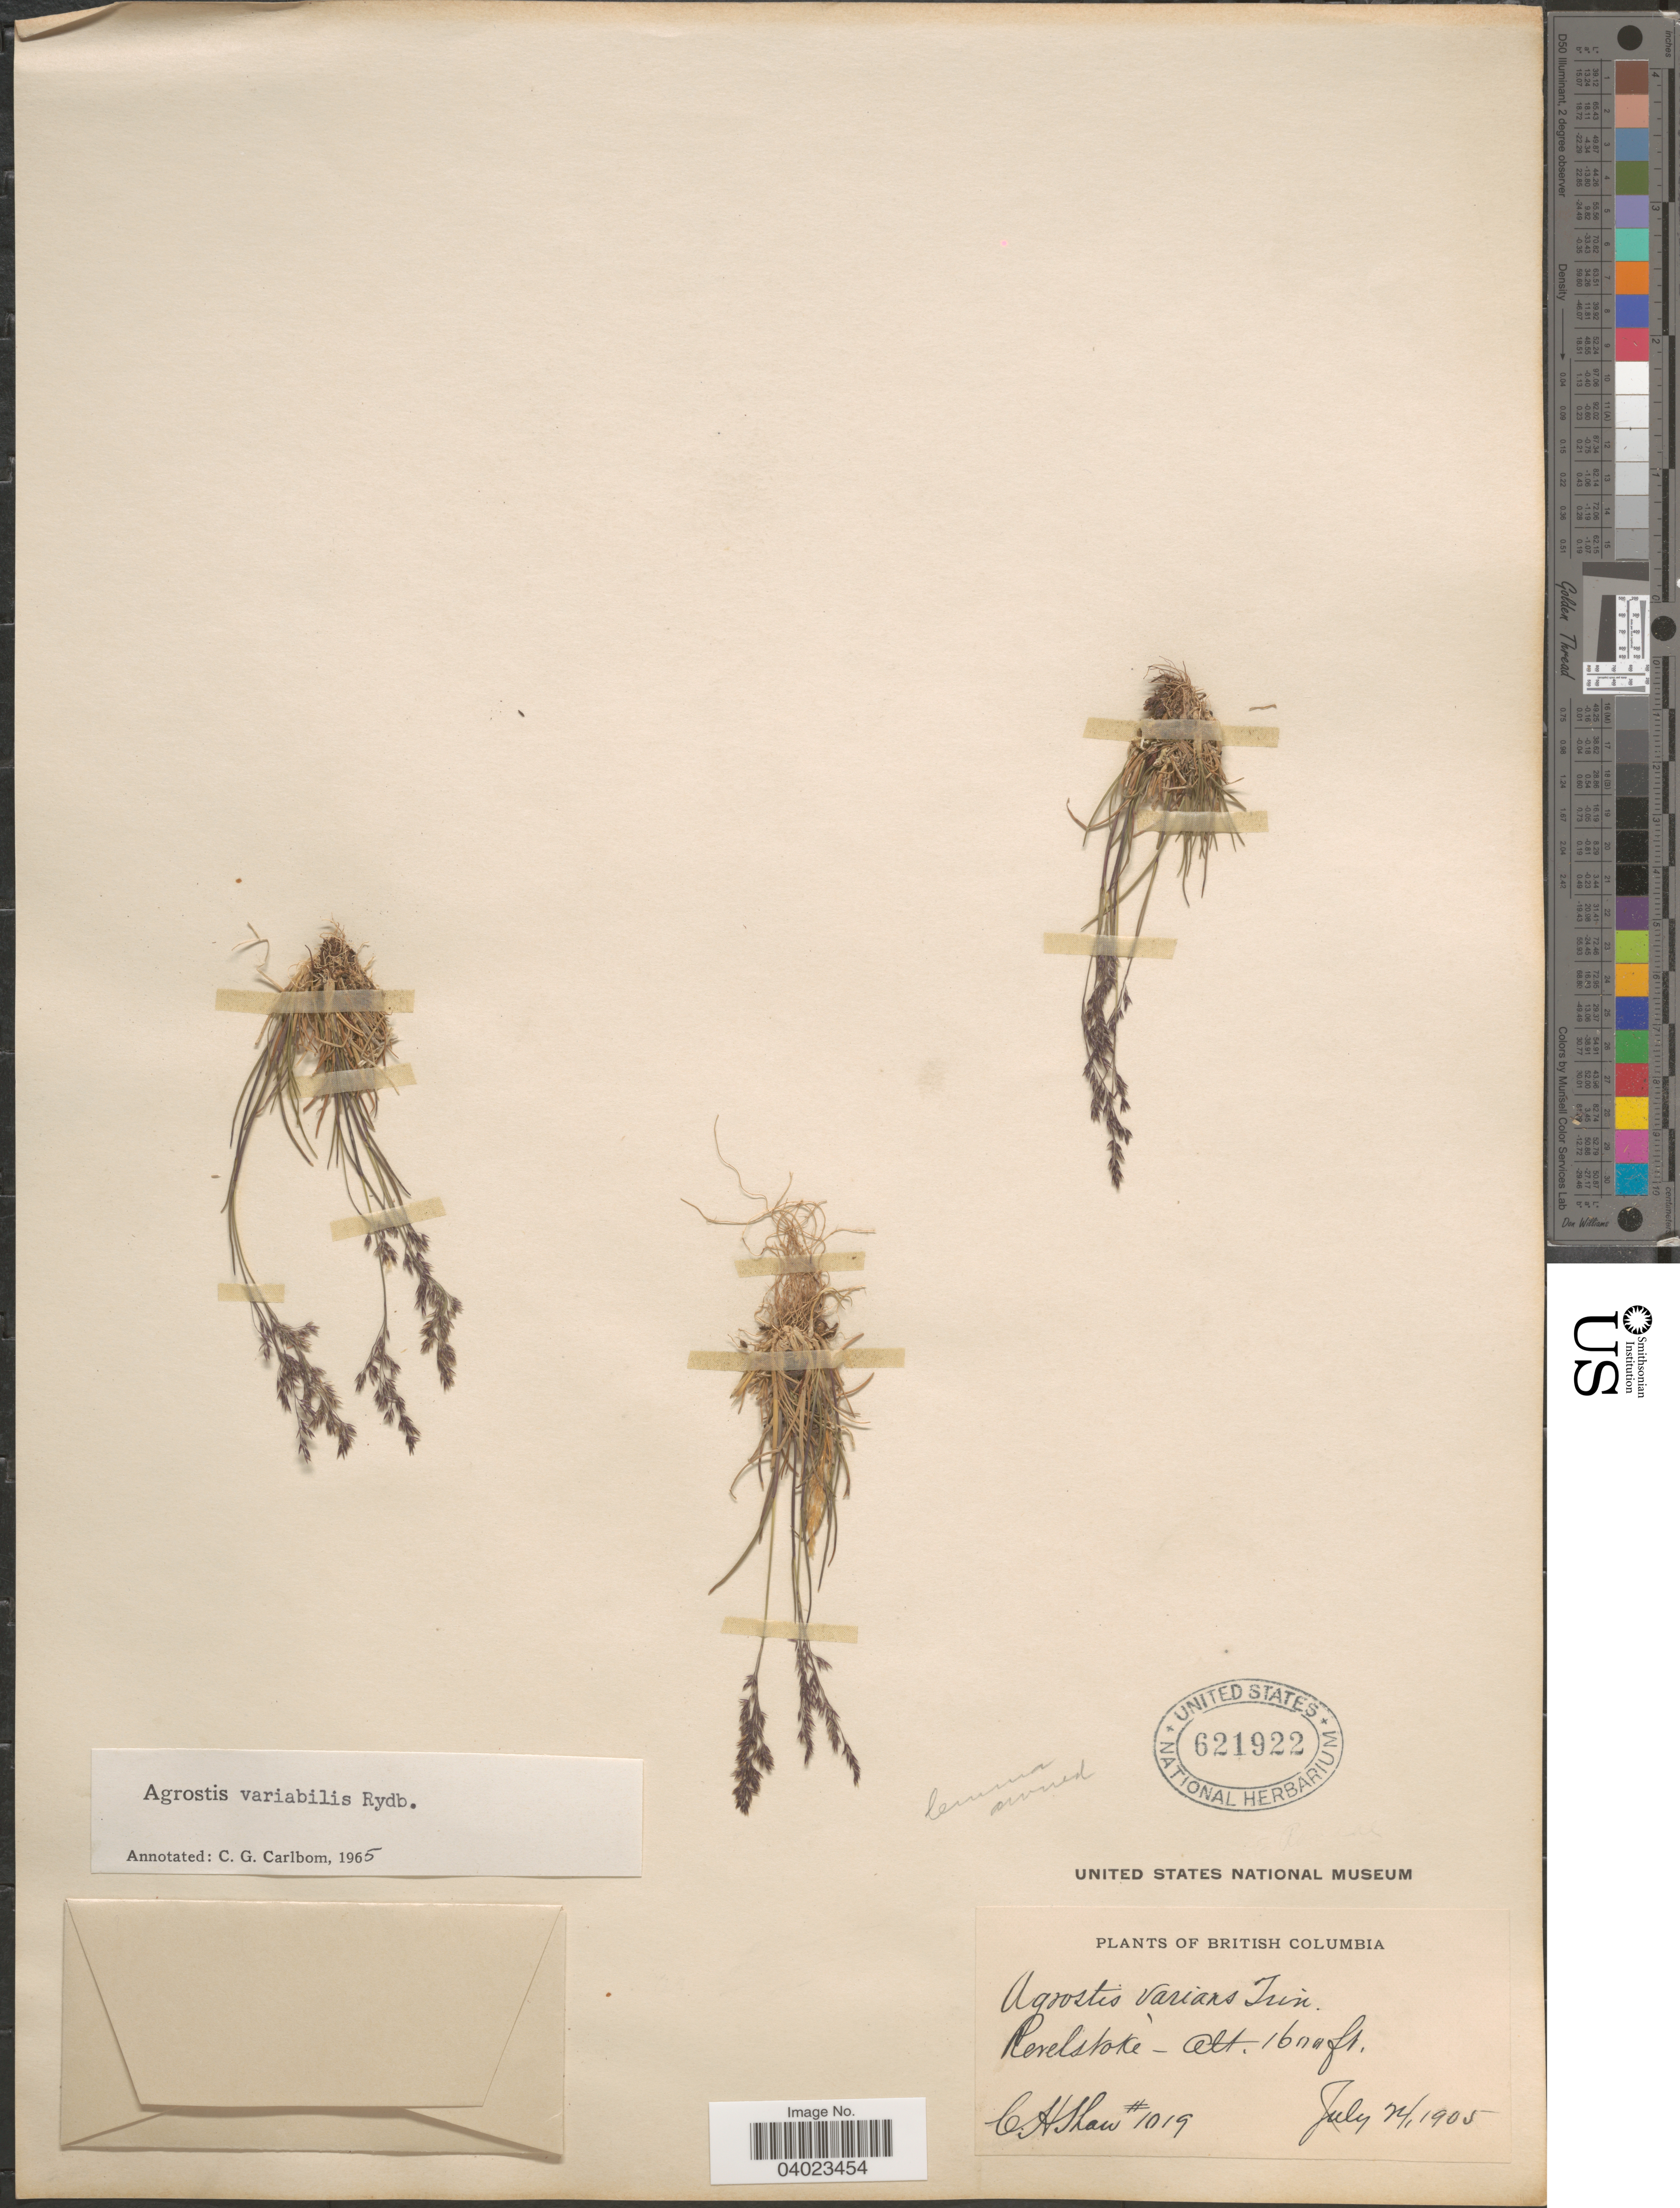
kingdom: Plantae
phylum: Tracheophyta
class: Liliopsida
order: Poales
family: Poaceae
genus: Agrostis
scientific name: Agrostis variabilis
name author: Rydb.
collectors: C. H. Shaw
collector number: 1019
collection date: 1905-07-24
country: Canada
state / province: British Columbia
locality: Revelstoke.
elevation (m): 488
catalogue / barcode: US 621922